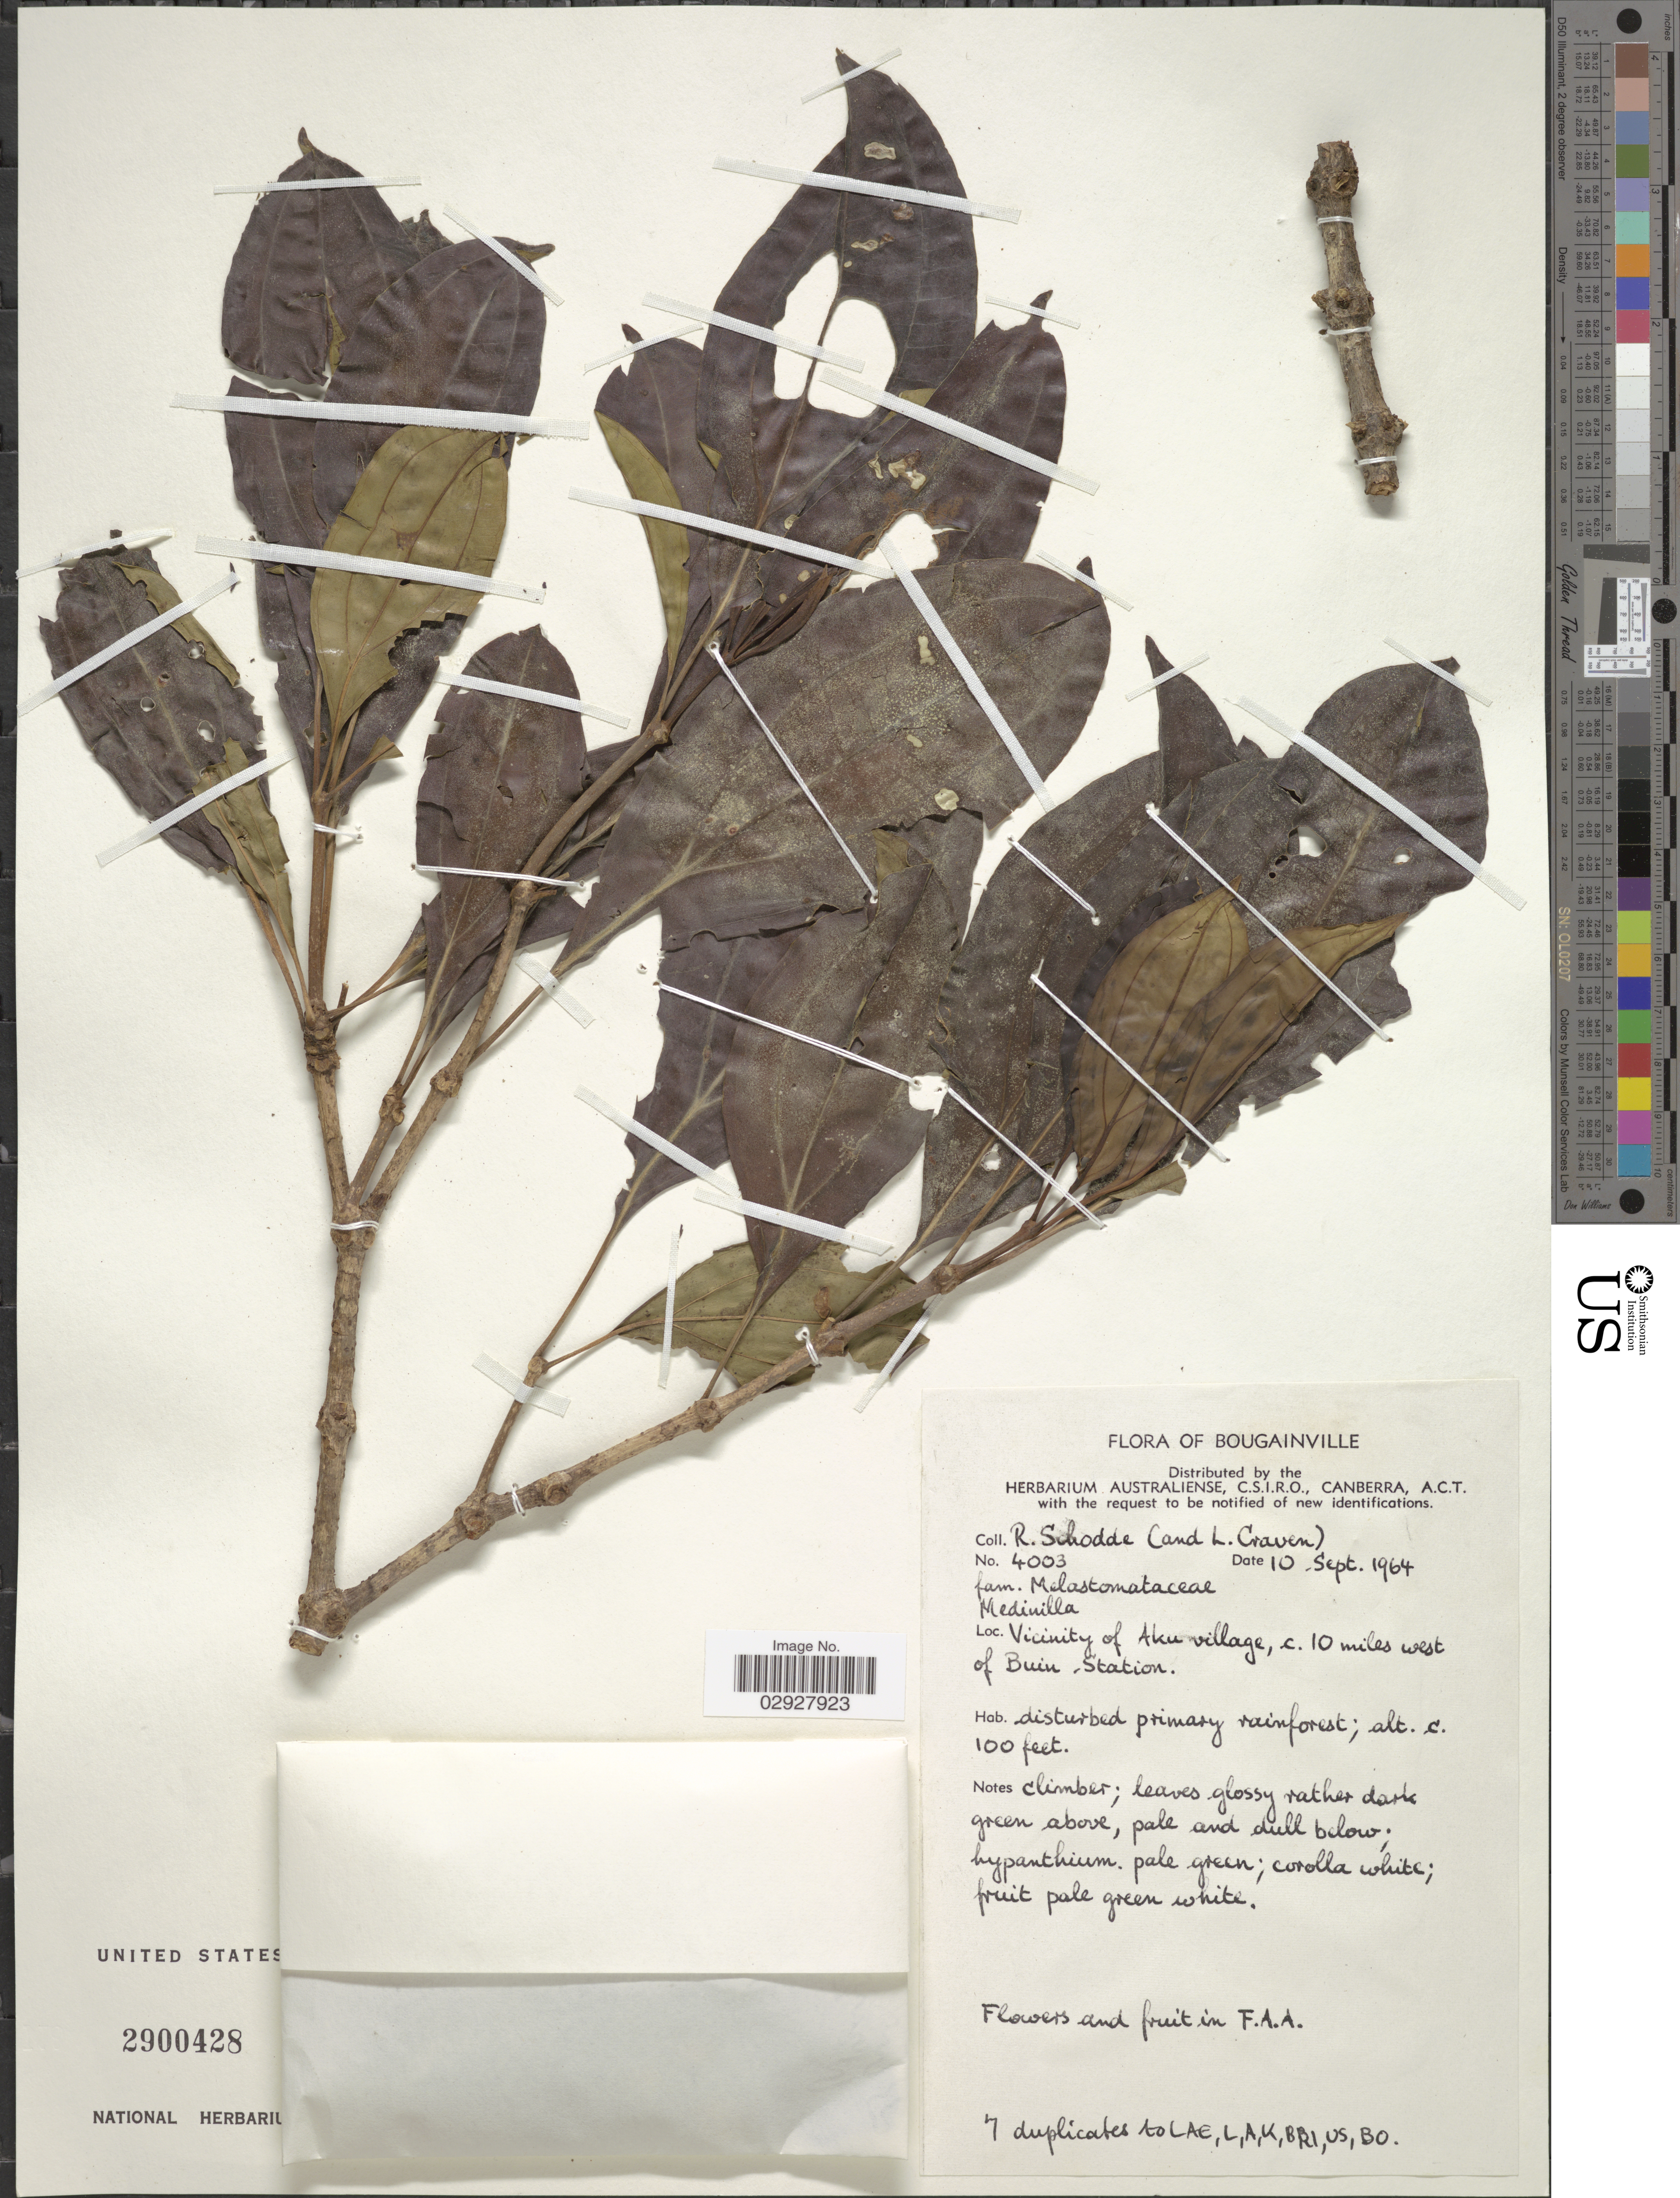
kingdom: Plantae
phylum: Tracheophyta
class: Magnoliopsida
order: Myrtales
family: Melastomataceae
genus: Medinilla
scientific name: Medinilla sp.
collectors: R. Schodde & L. A. Craven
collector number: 4003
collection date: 1964-09-10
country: Papua New Guinea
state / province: Bougainville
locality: Vicinity of Aku Village, c. 10 miles west of Buin Station.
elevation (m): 30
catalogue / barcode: US 2900428